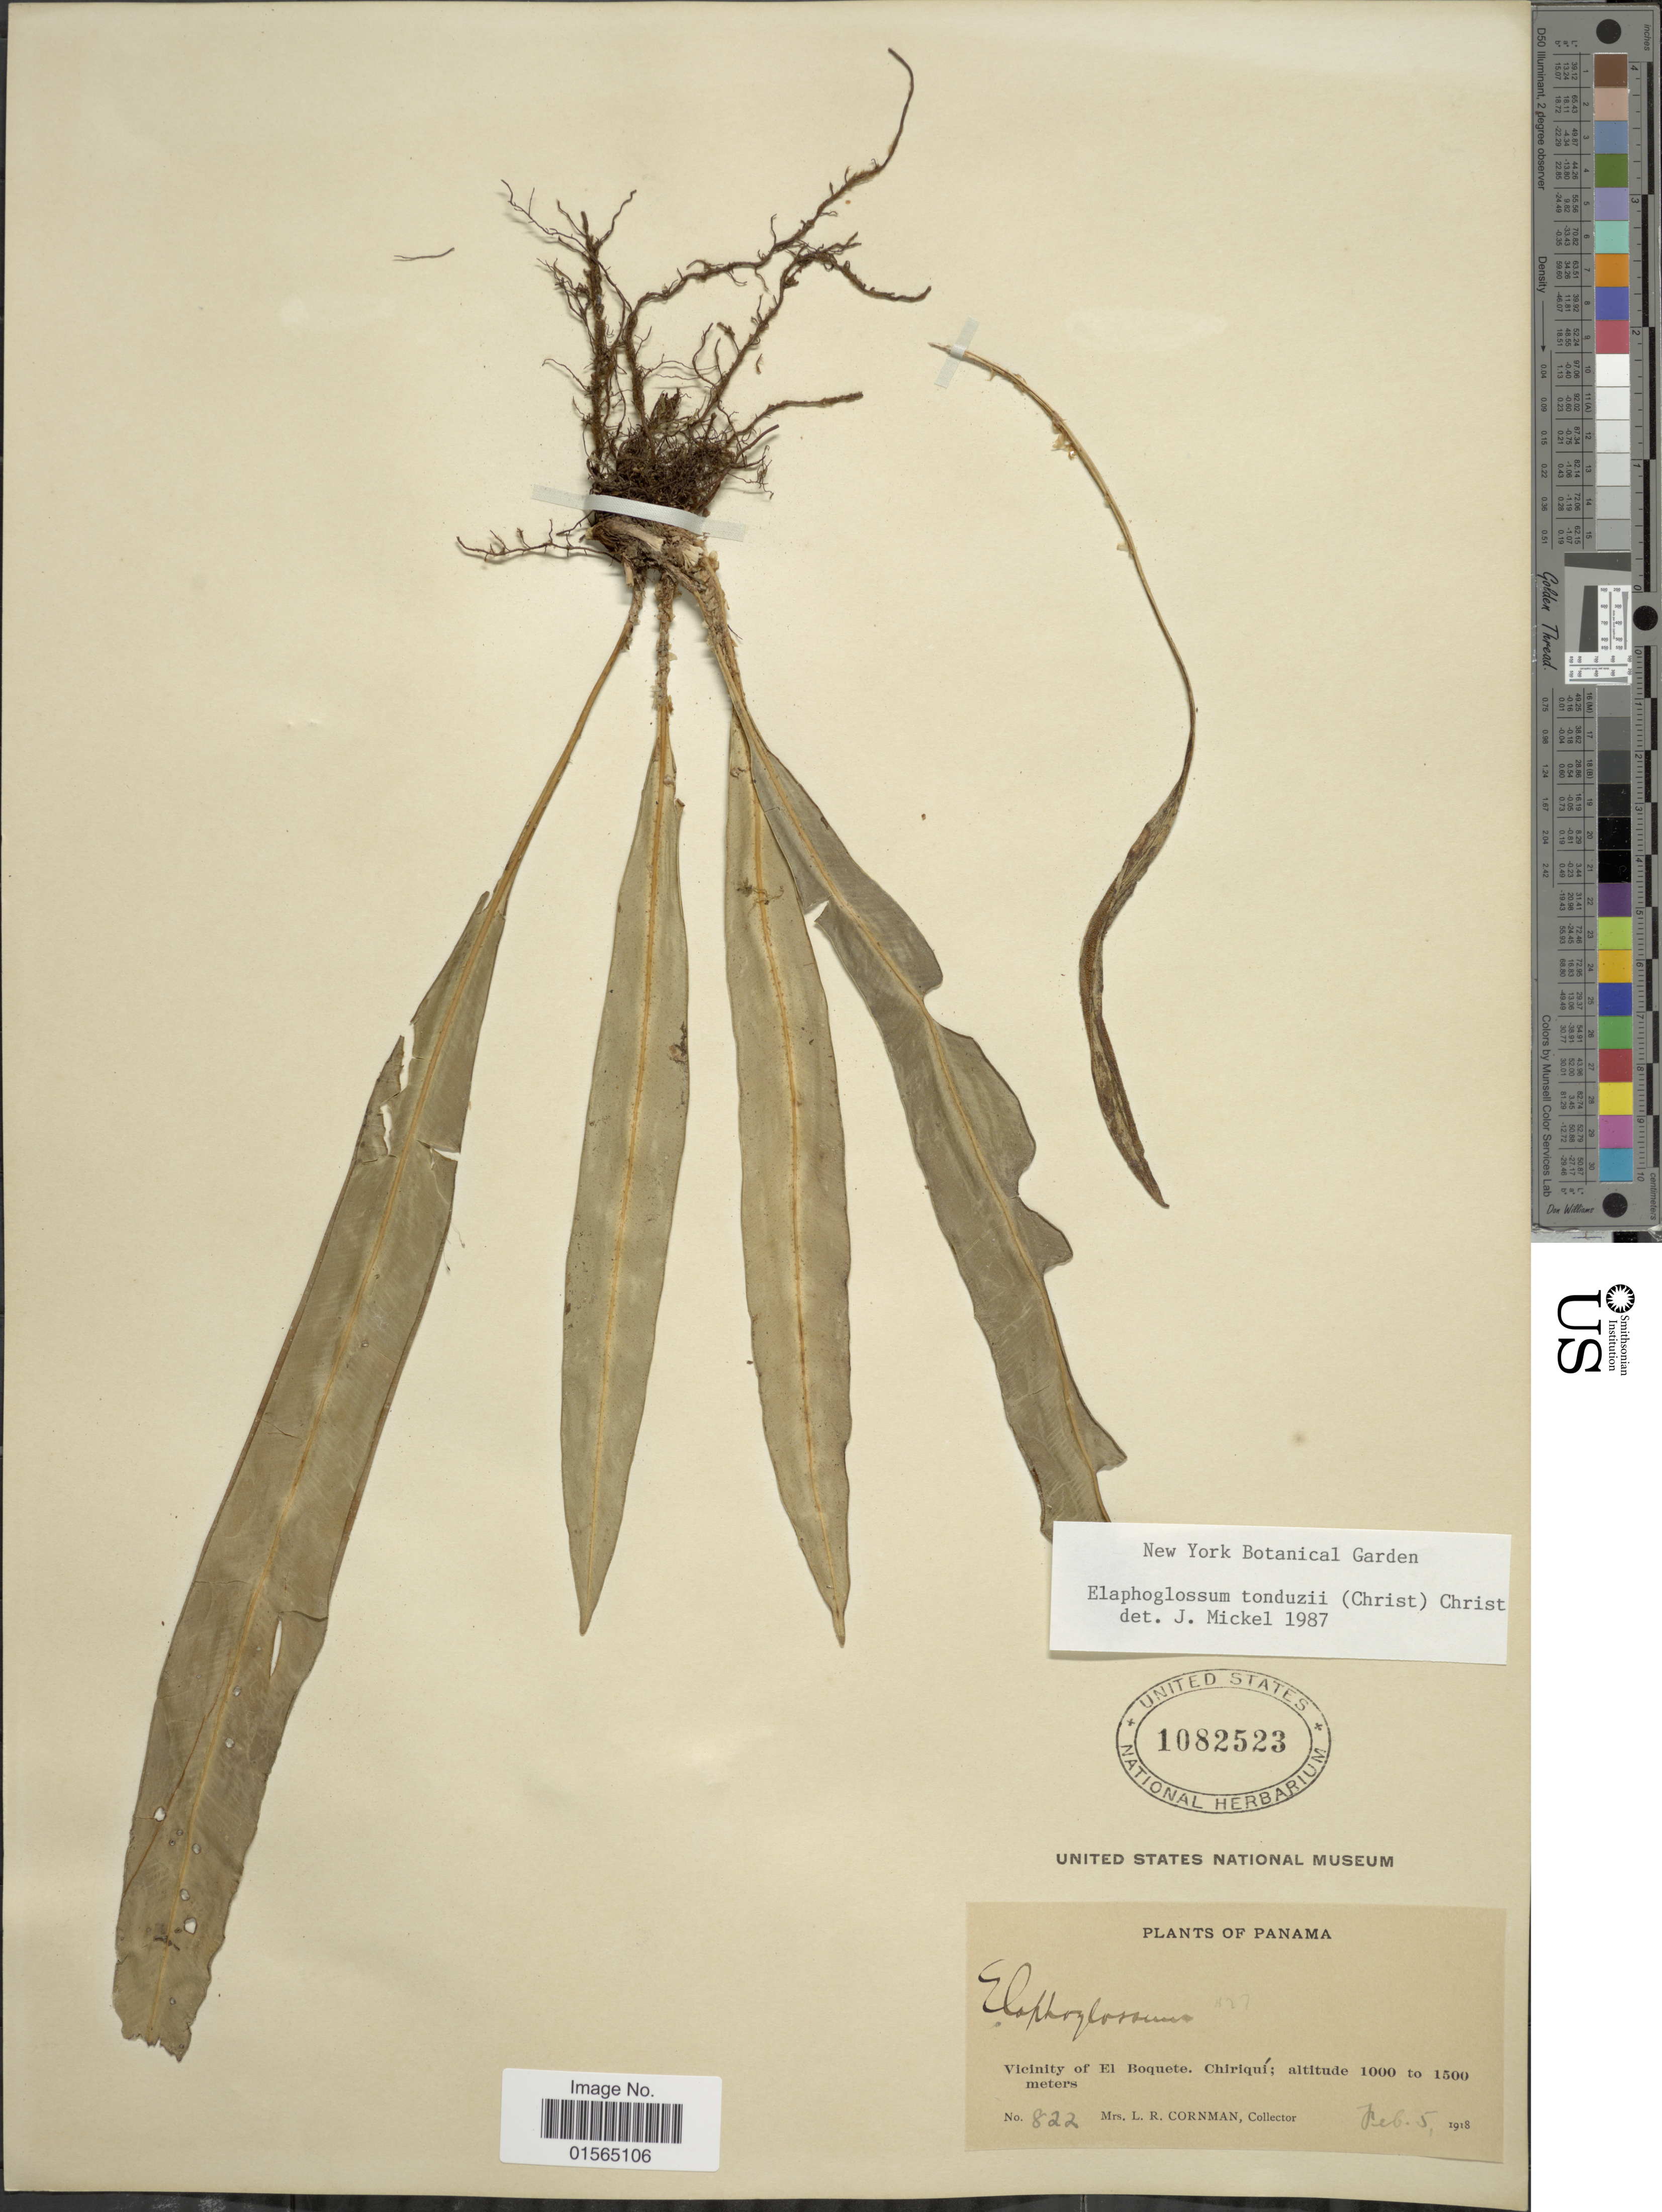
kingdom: Plantae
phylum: Tracheophyta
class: Polypodiopsida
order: Polypodiales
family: Dryopteridaceae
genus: Elaphoglossum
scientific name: Elaphoglossum tonduzii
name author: Christ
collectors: L. Cornman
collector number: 822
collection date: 1918-02-05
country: Panama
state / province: Chiriqui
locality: Vicinity of El Boquete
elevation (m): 1000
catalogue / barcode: US 1082523